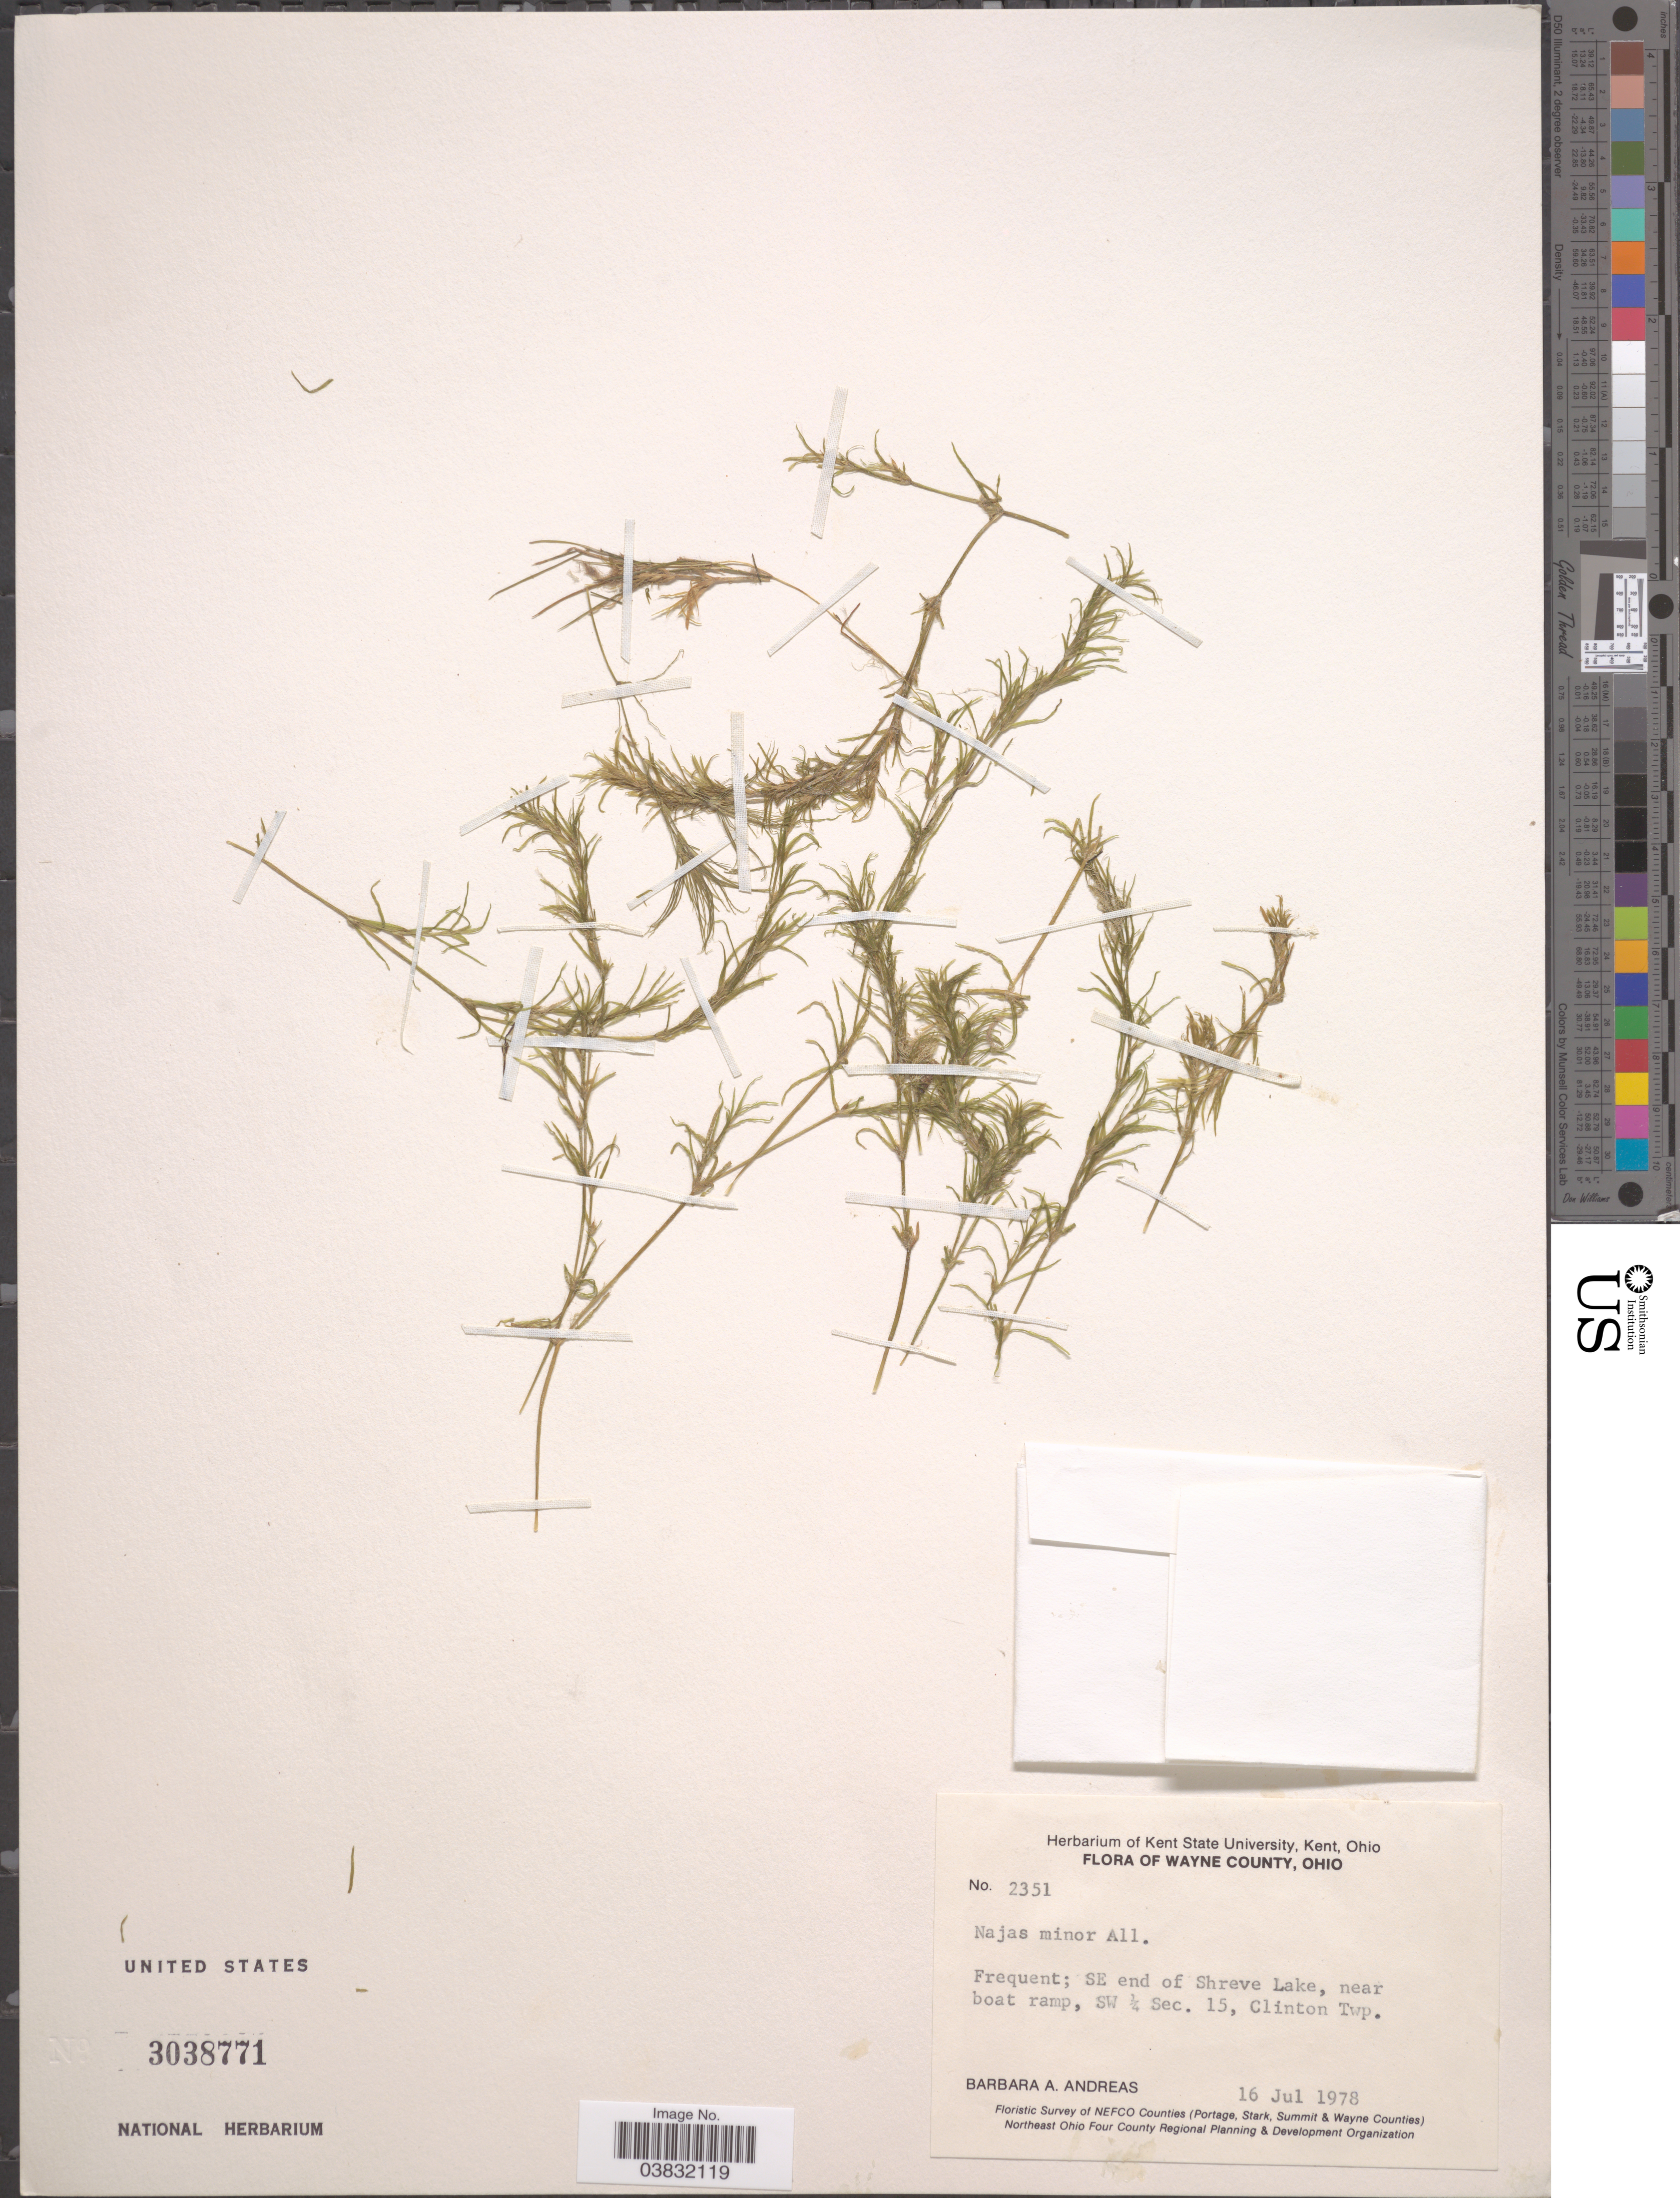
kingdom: Plantae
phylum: Tracheophyta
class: Liliopsida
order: Alismatales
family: Hydrocharitaceae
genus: Najas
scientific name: Najas minor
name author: All.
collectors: B. A. Andreas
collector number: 2351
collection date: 1978-07-16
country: United States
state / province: Ohio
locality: Wayne County. SE end of Shreve Lake, near boat ramp, SW ¼ Sec. 15, Clinton Twp.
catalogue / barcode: US 3038771